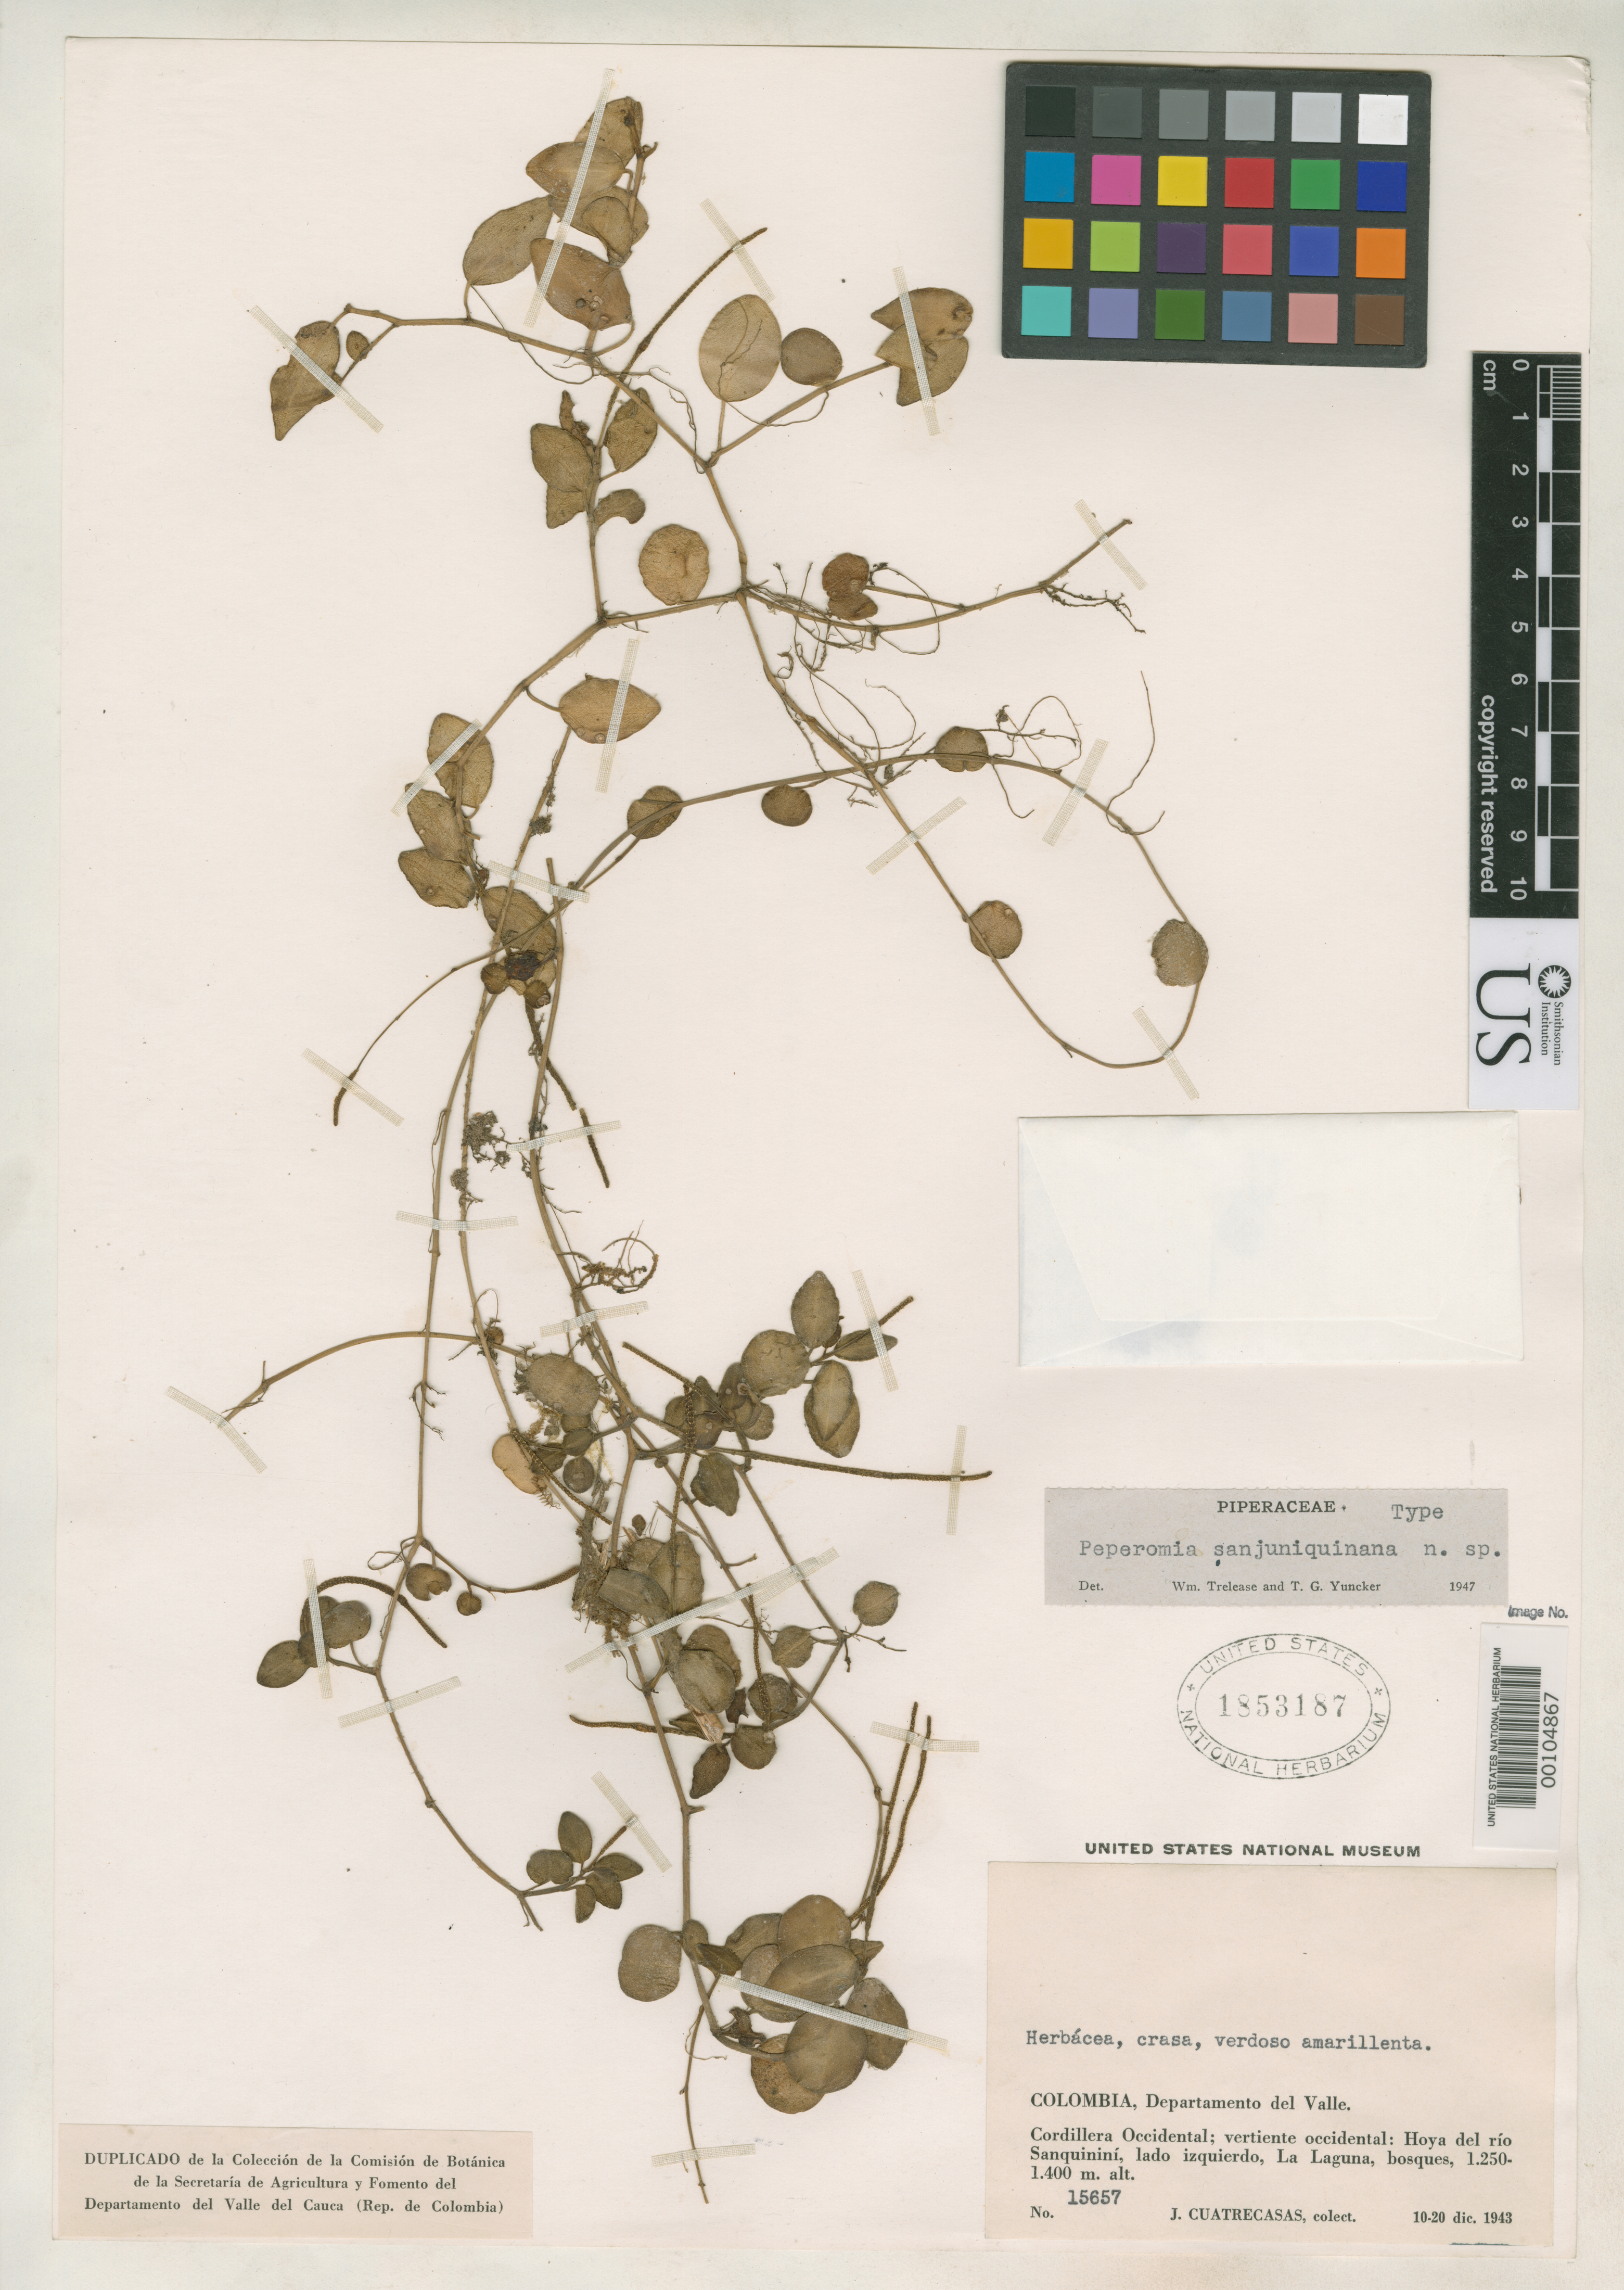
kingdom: Plantae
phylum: Tracheophyta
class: Magnoliopsida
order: Piperales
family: Piperaceae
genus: Peperomia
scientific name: Peperomia sanquininiana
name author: Trel. & Yunck.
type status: Holotype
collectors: J. Cuatrecasas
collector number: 15657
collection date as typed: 10 Dec 1943 to 20 Dec 1943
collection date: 1943-12-10/1943-12-20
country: Colombia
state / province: Valle del Cauca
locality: Rio Sanquinini Valley, La Laguna.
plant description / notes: Annotated as "sanjuniquinana" on label but published as "sanquininiana".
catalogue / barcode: US 1853187